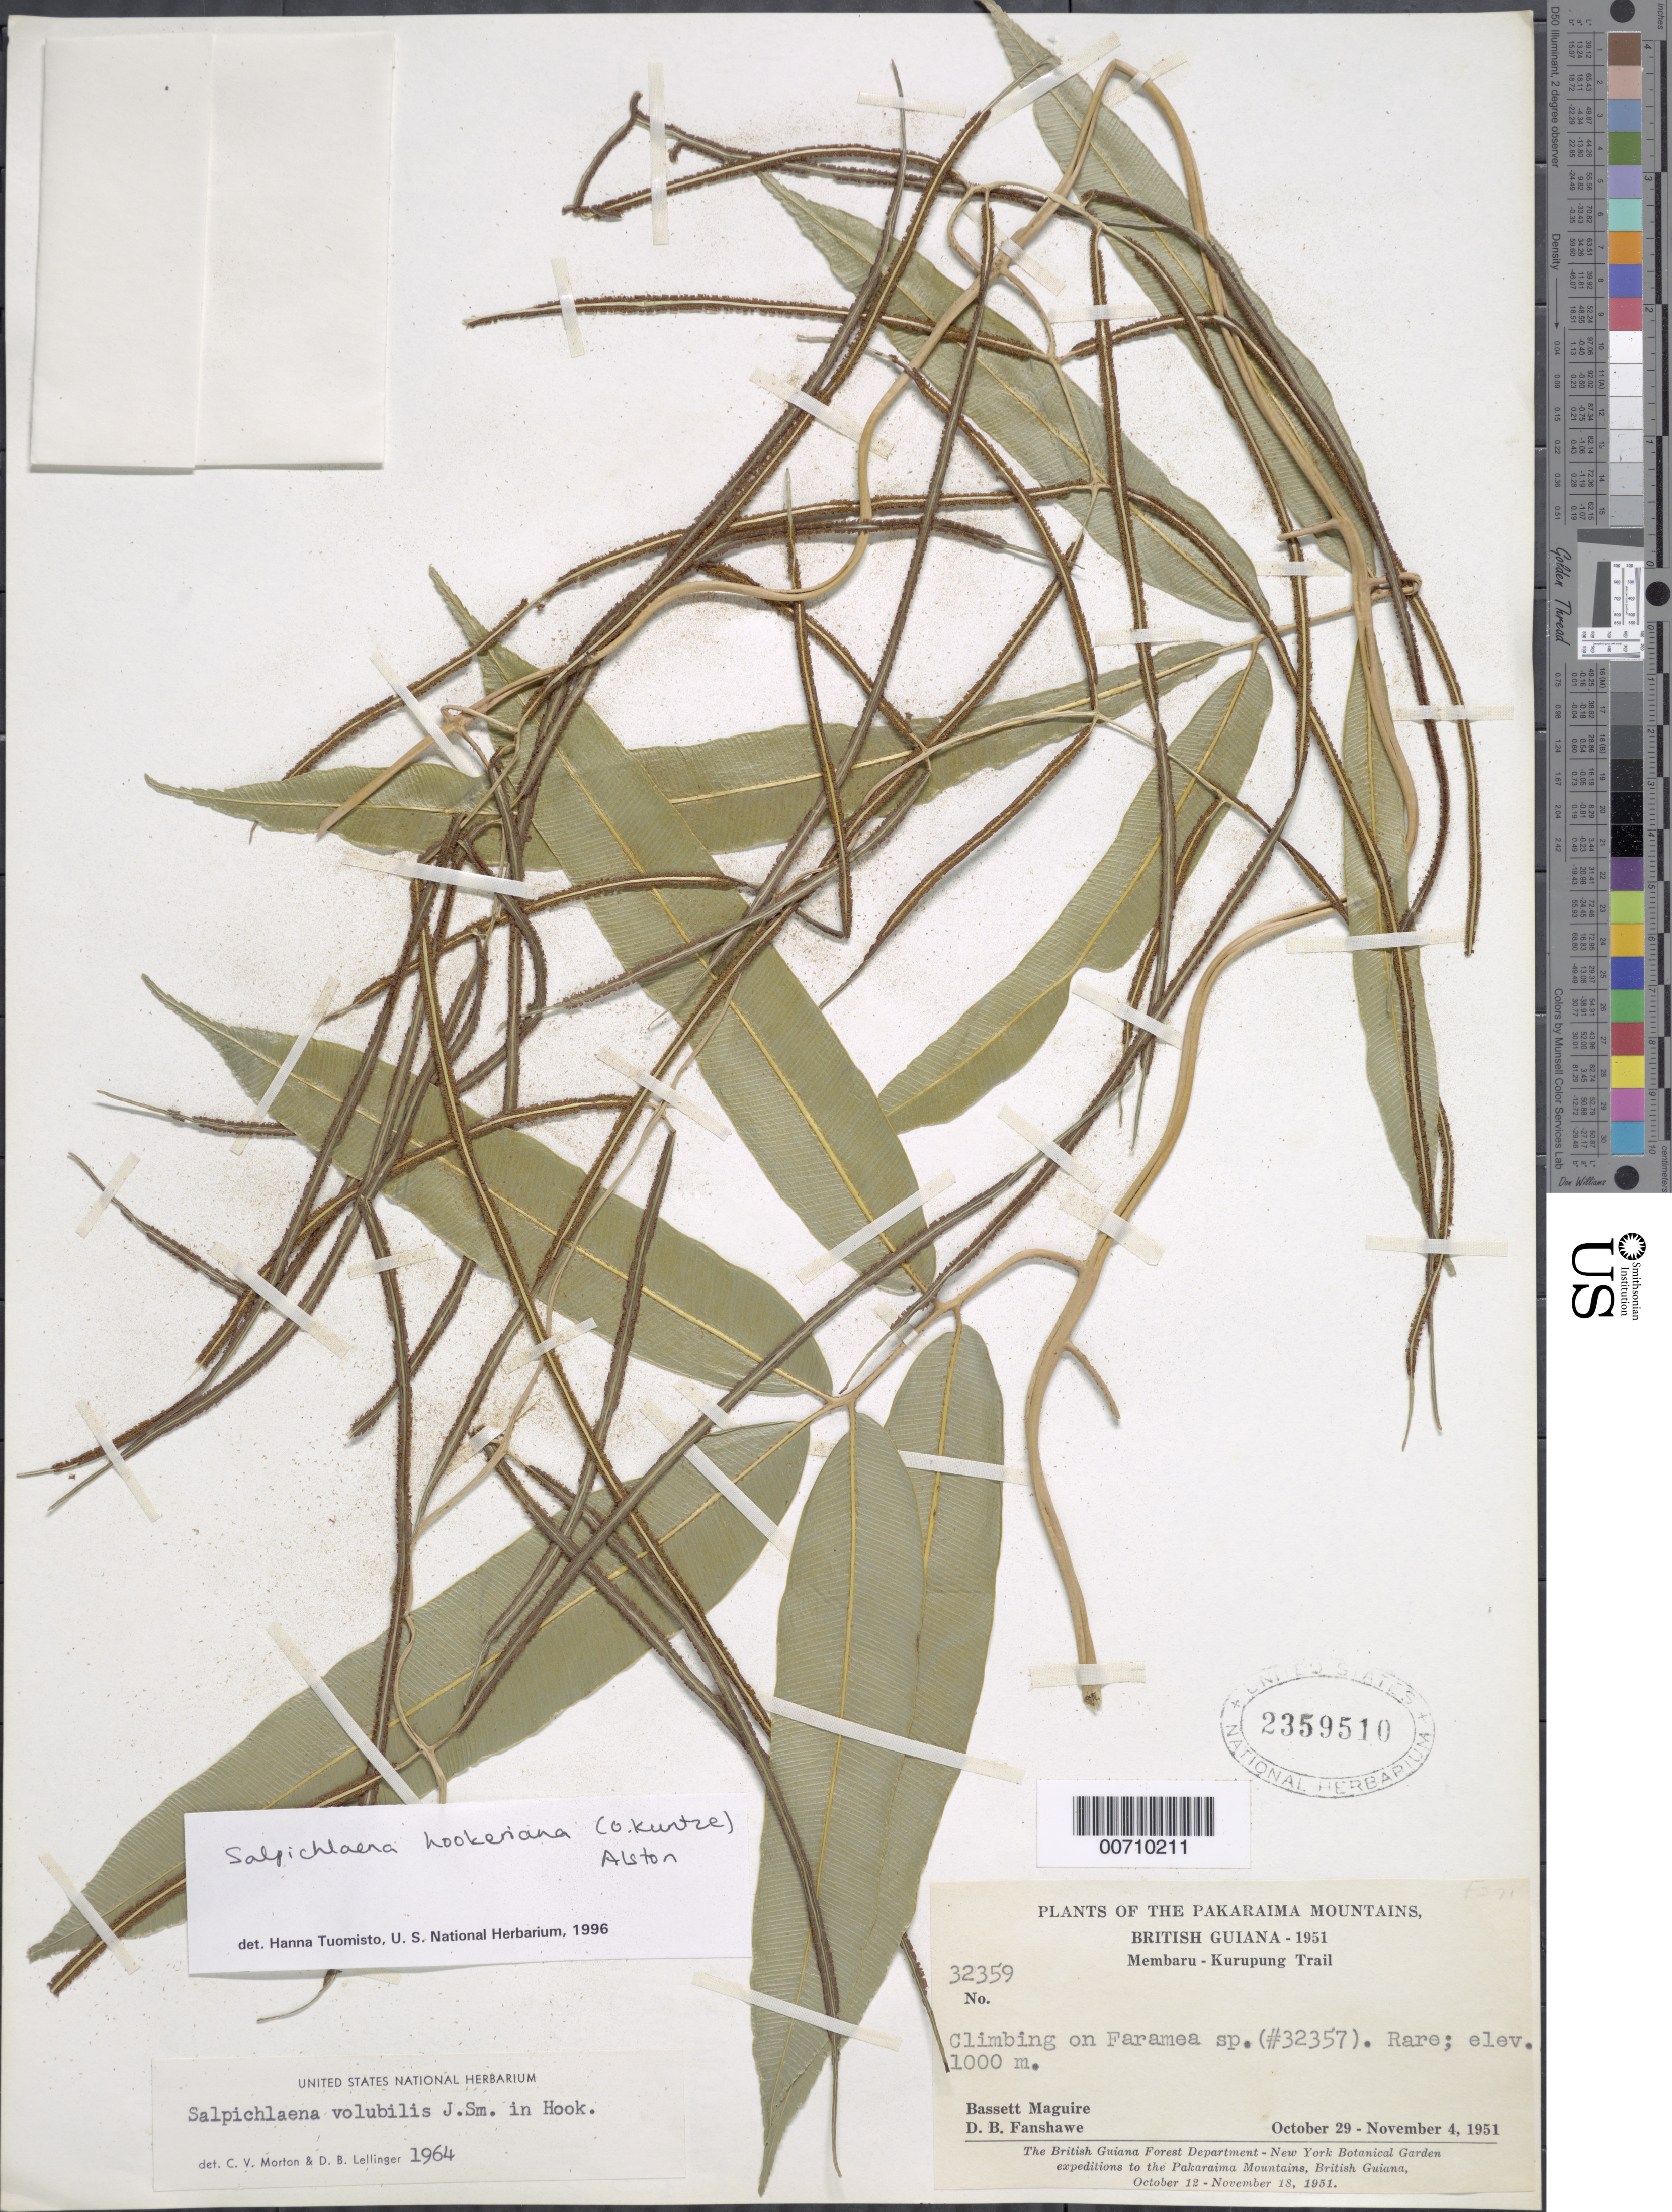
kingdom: Plantae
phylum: Tracheophyta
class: Polypodiopsida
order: Polypodiales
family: Blechnaceae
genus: Salpichlaena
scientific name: Salpichlaena hookeriana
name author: (Kuntze) Alston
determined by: Tuomisto, Hanna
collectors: B. Maguire & D. B. Fanshawe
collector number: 32359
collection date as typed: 29-Oct-51 to 4-Nov-51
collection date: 1951-10-29/1951-11-04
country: Guyana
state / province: Cuyuni-Mazaruni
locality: Membaru-Kurupung Trail, Pakaraima Mts.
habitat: Climbing on Faramea sp.( #32357)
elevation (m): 1000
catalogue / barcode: US 2359510